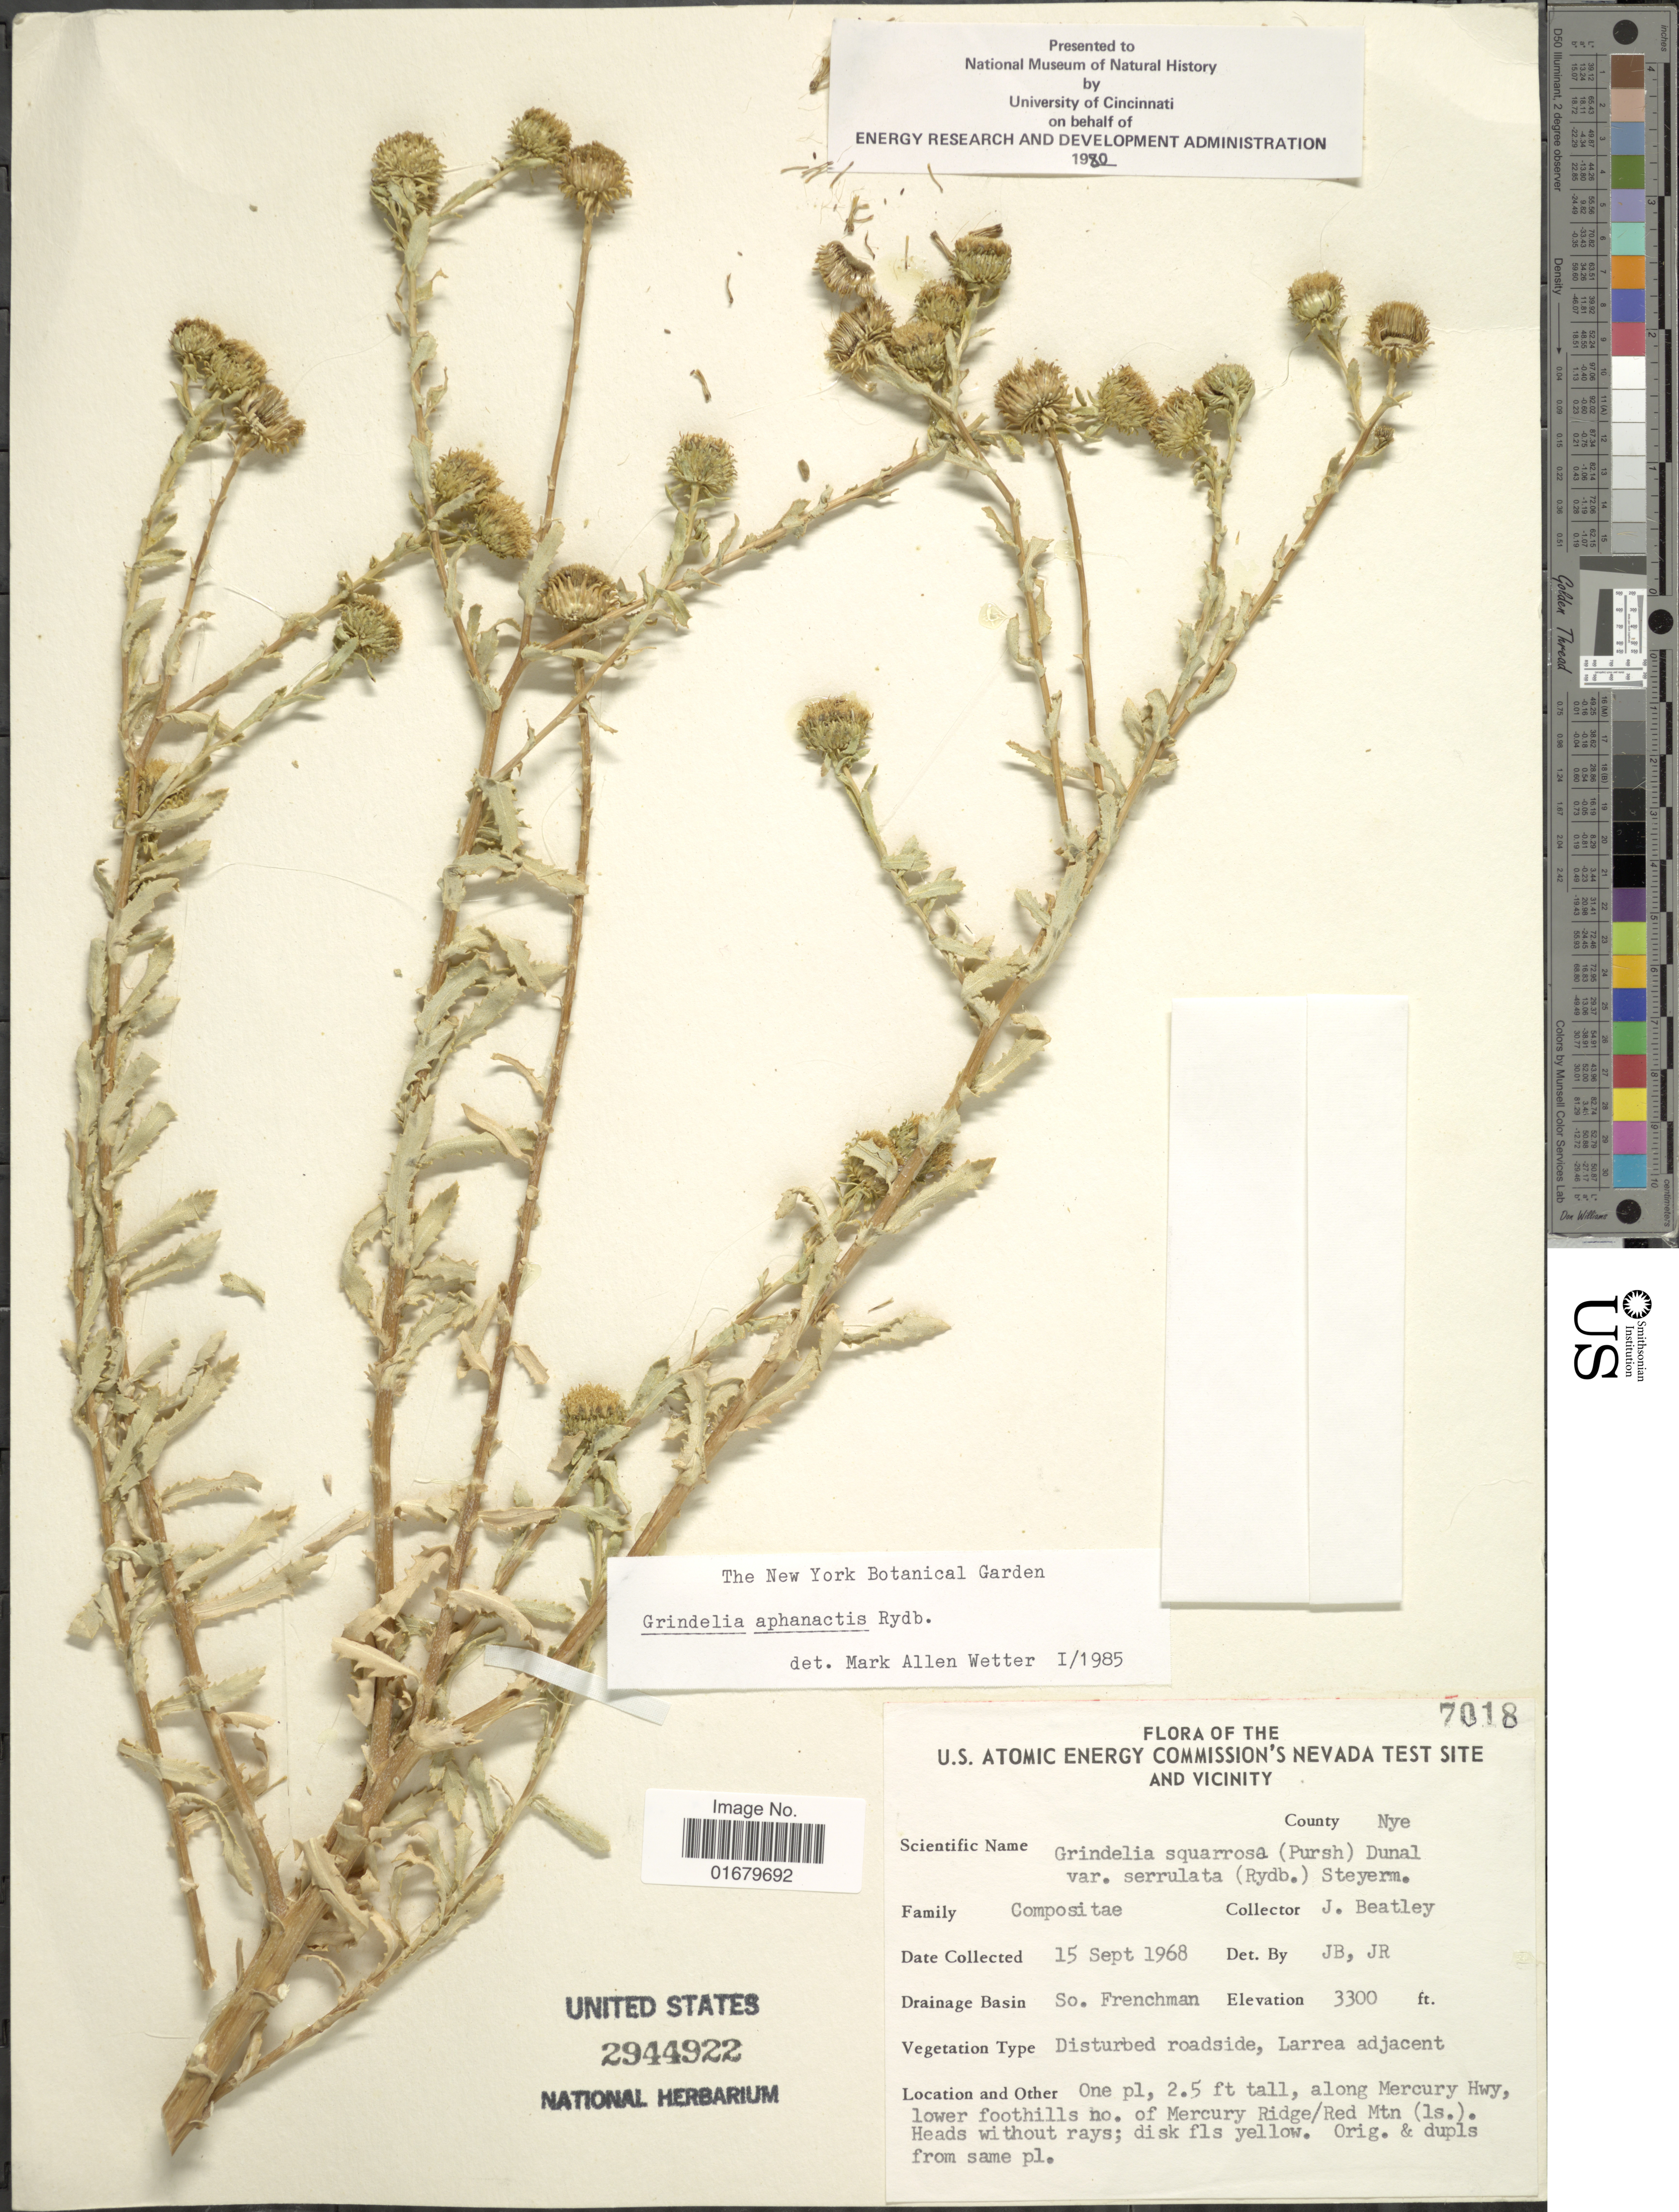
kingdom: Plantae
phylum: Tracheophyta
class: Magnoliopsida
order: Asterales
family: Asteraceae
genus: Grindelia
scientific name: Grindelia aphanactis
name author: Rydb.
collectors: J. C. Beatley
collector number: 7018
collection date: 1968-09-15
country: United States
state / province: Nevada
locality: The U.S. Atomic Energy Commission's Nevada Test Site and Vicinity, along Mercury Hwy, lower foothills no. of Mercury Ridge/Red Mtn (Is.)., Drainage Basin So. Frenchman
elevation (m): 1006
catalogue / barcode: US 2944922